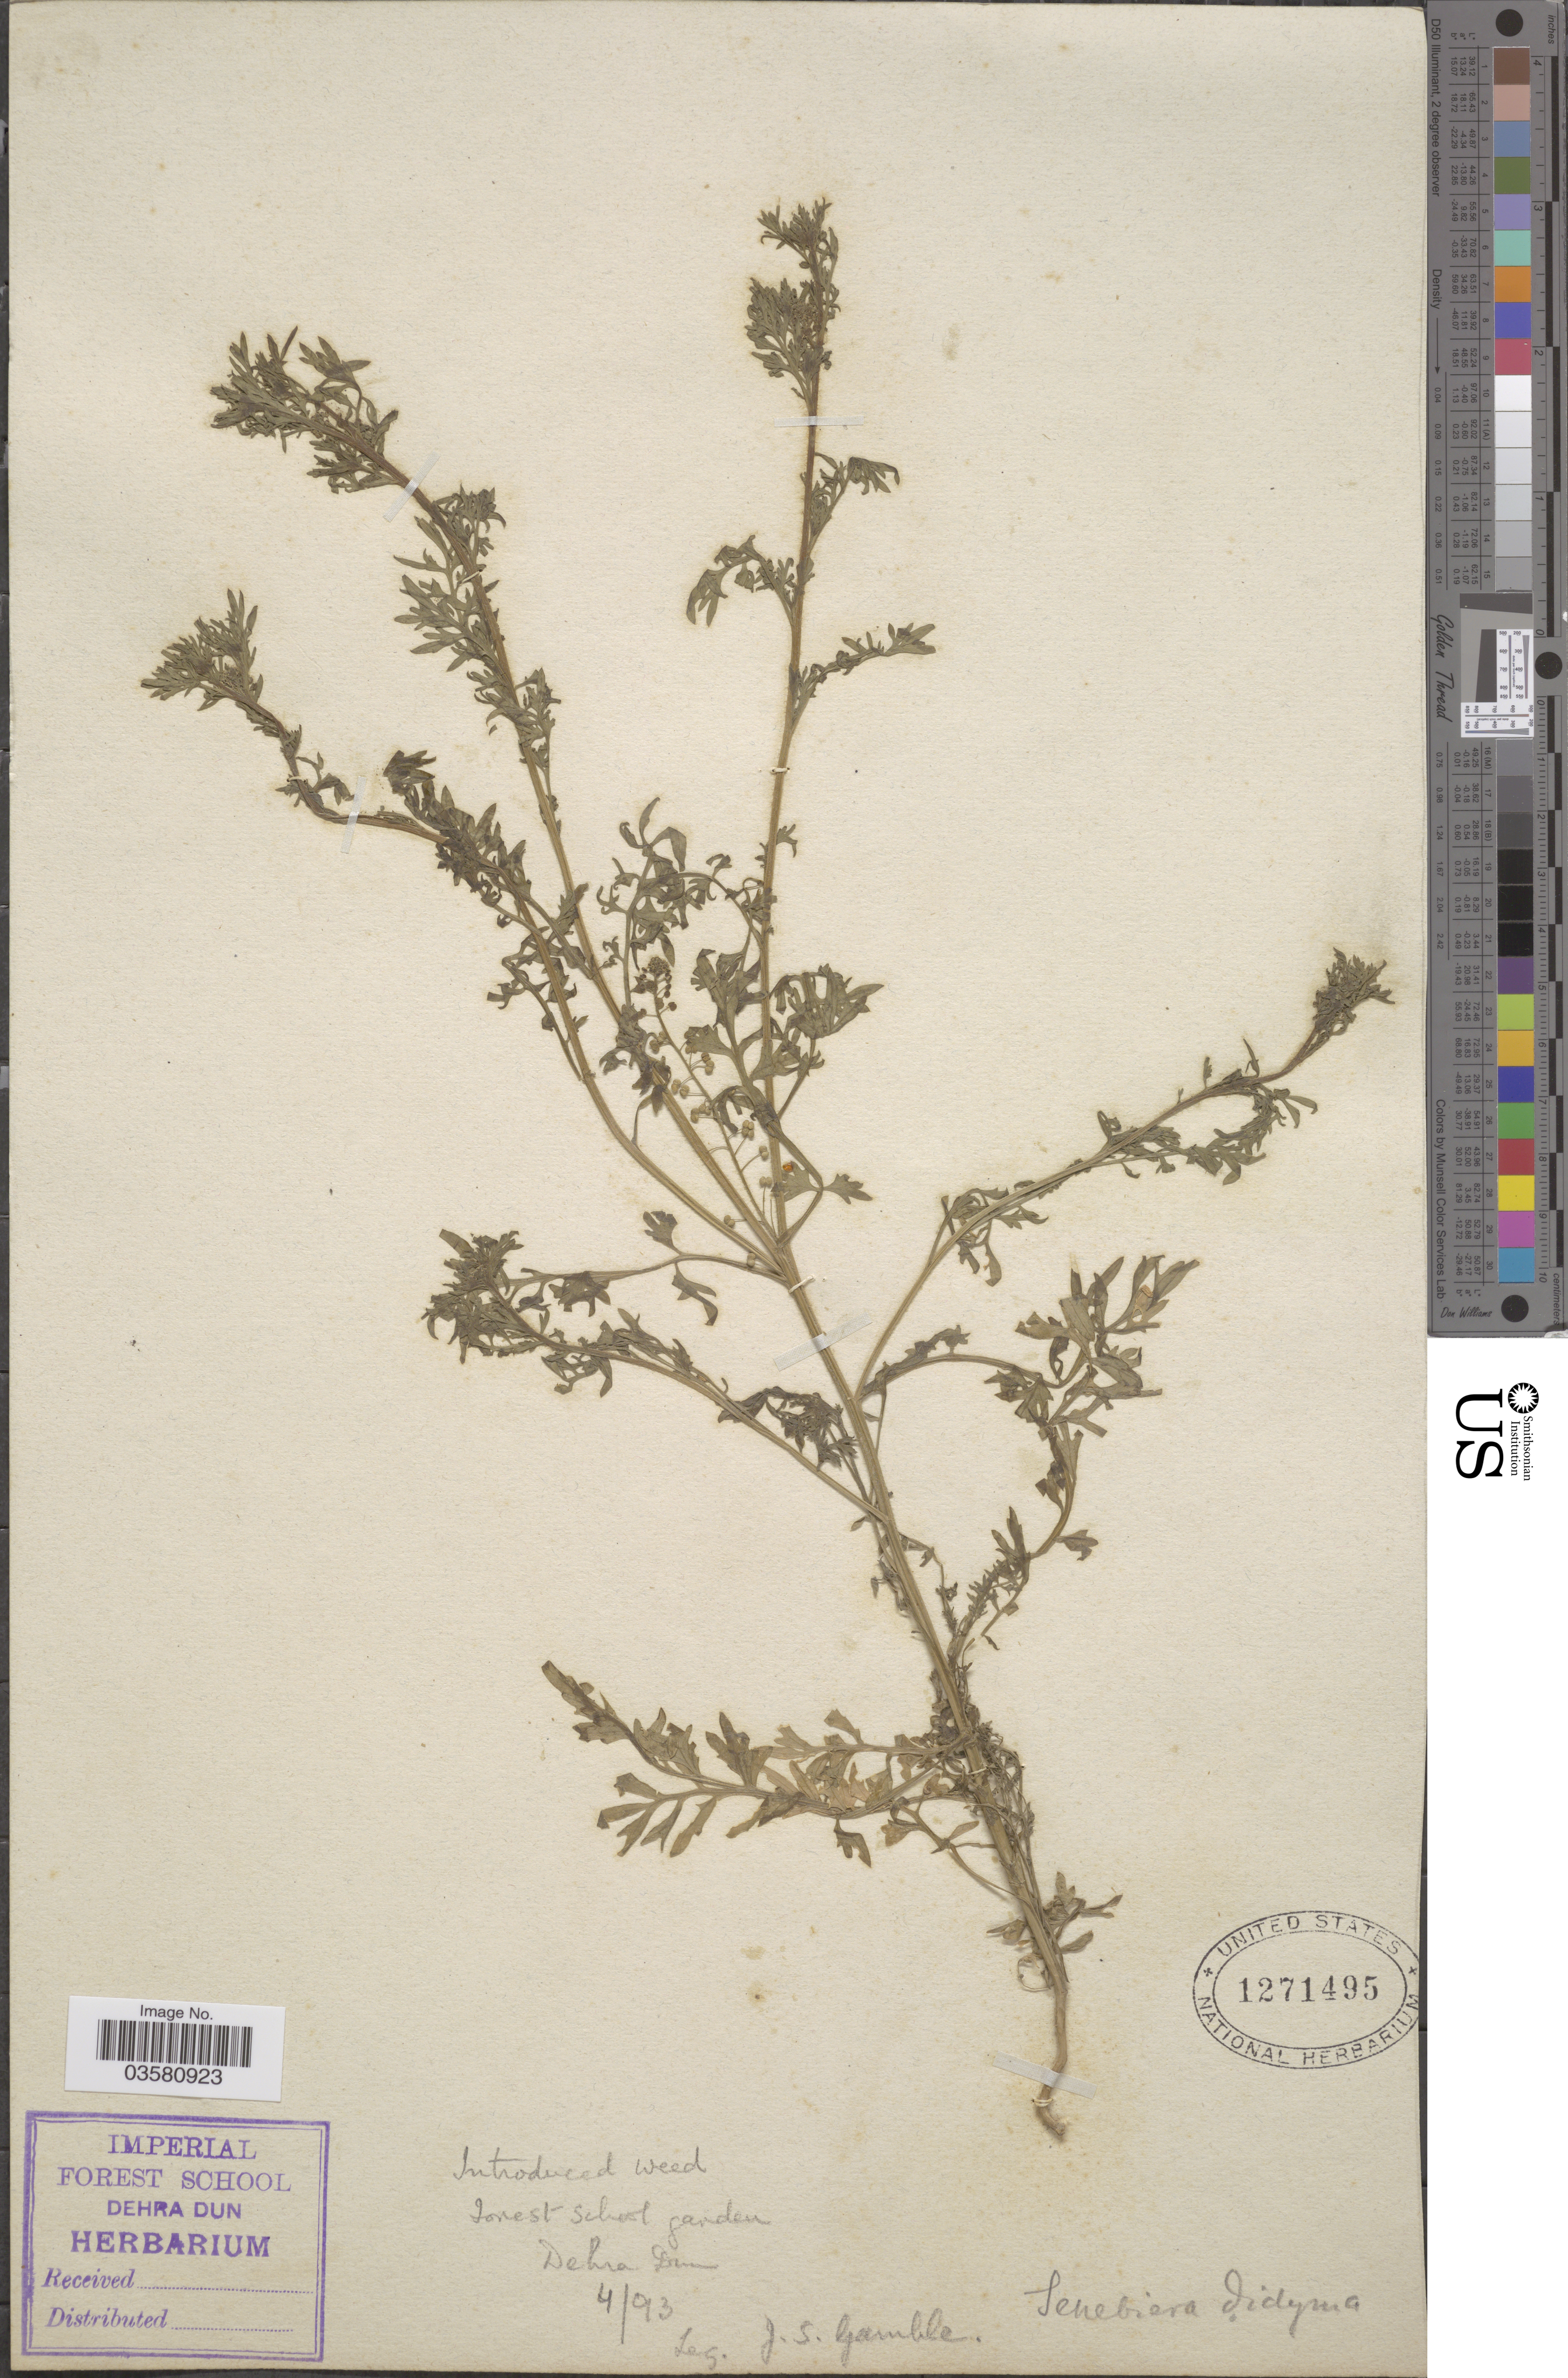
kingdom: Plantae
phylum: Tracheophyta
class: Magnoliopsida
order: Brassicales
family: Brassicaceae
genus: Lepidium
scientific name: Lepidium didymum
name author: L.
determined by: Strong, M. T., (US), Smithsonian Institution - National Museum of Natural History (UNITED STATES)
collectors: J. S. Gamble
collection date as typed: Transcribed d/m/y: /4/93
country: India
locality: Forest School garden. Dehra Dun.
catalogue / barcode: US 1271495